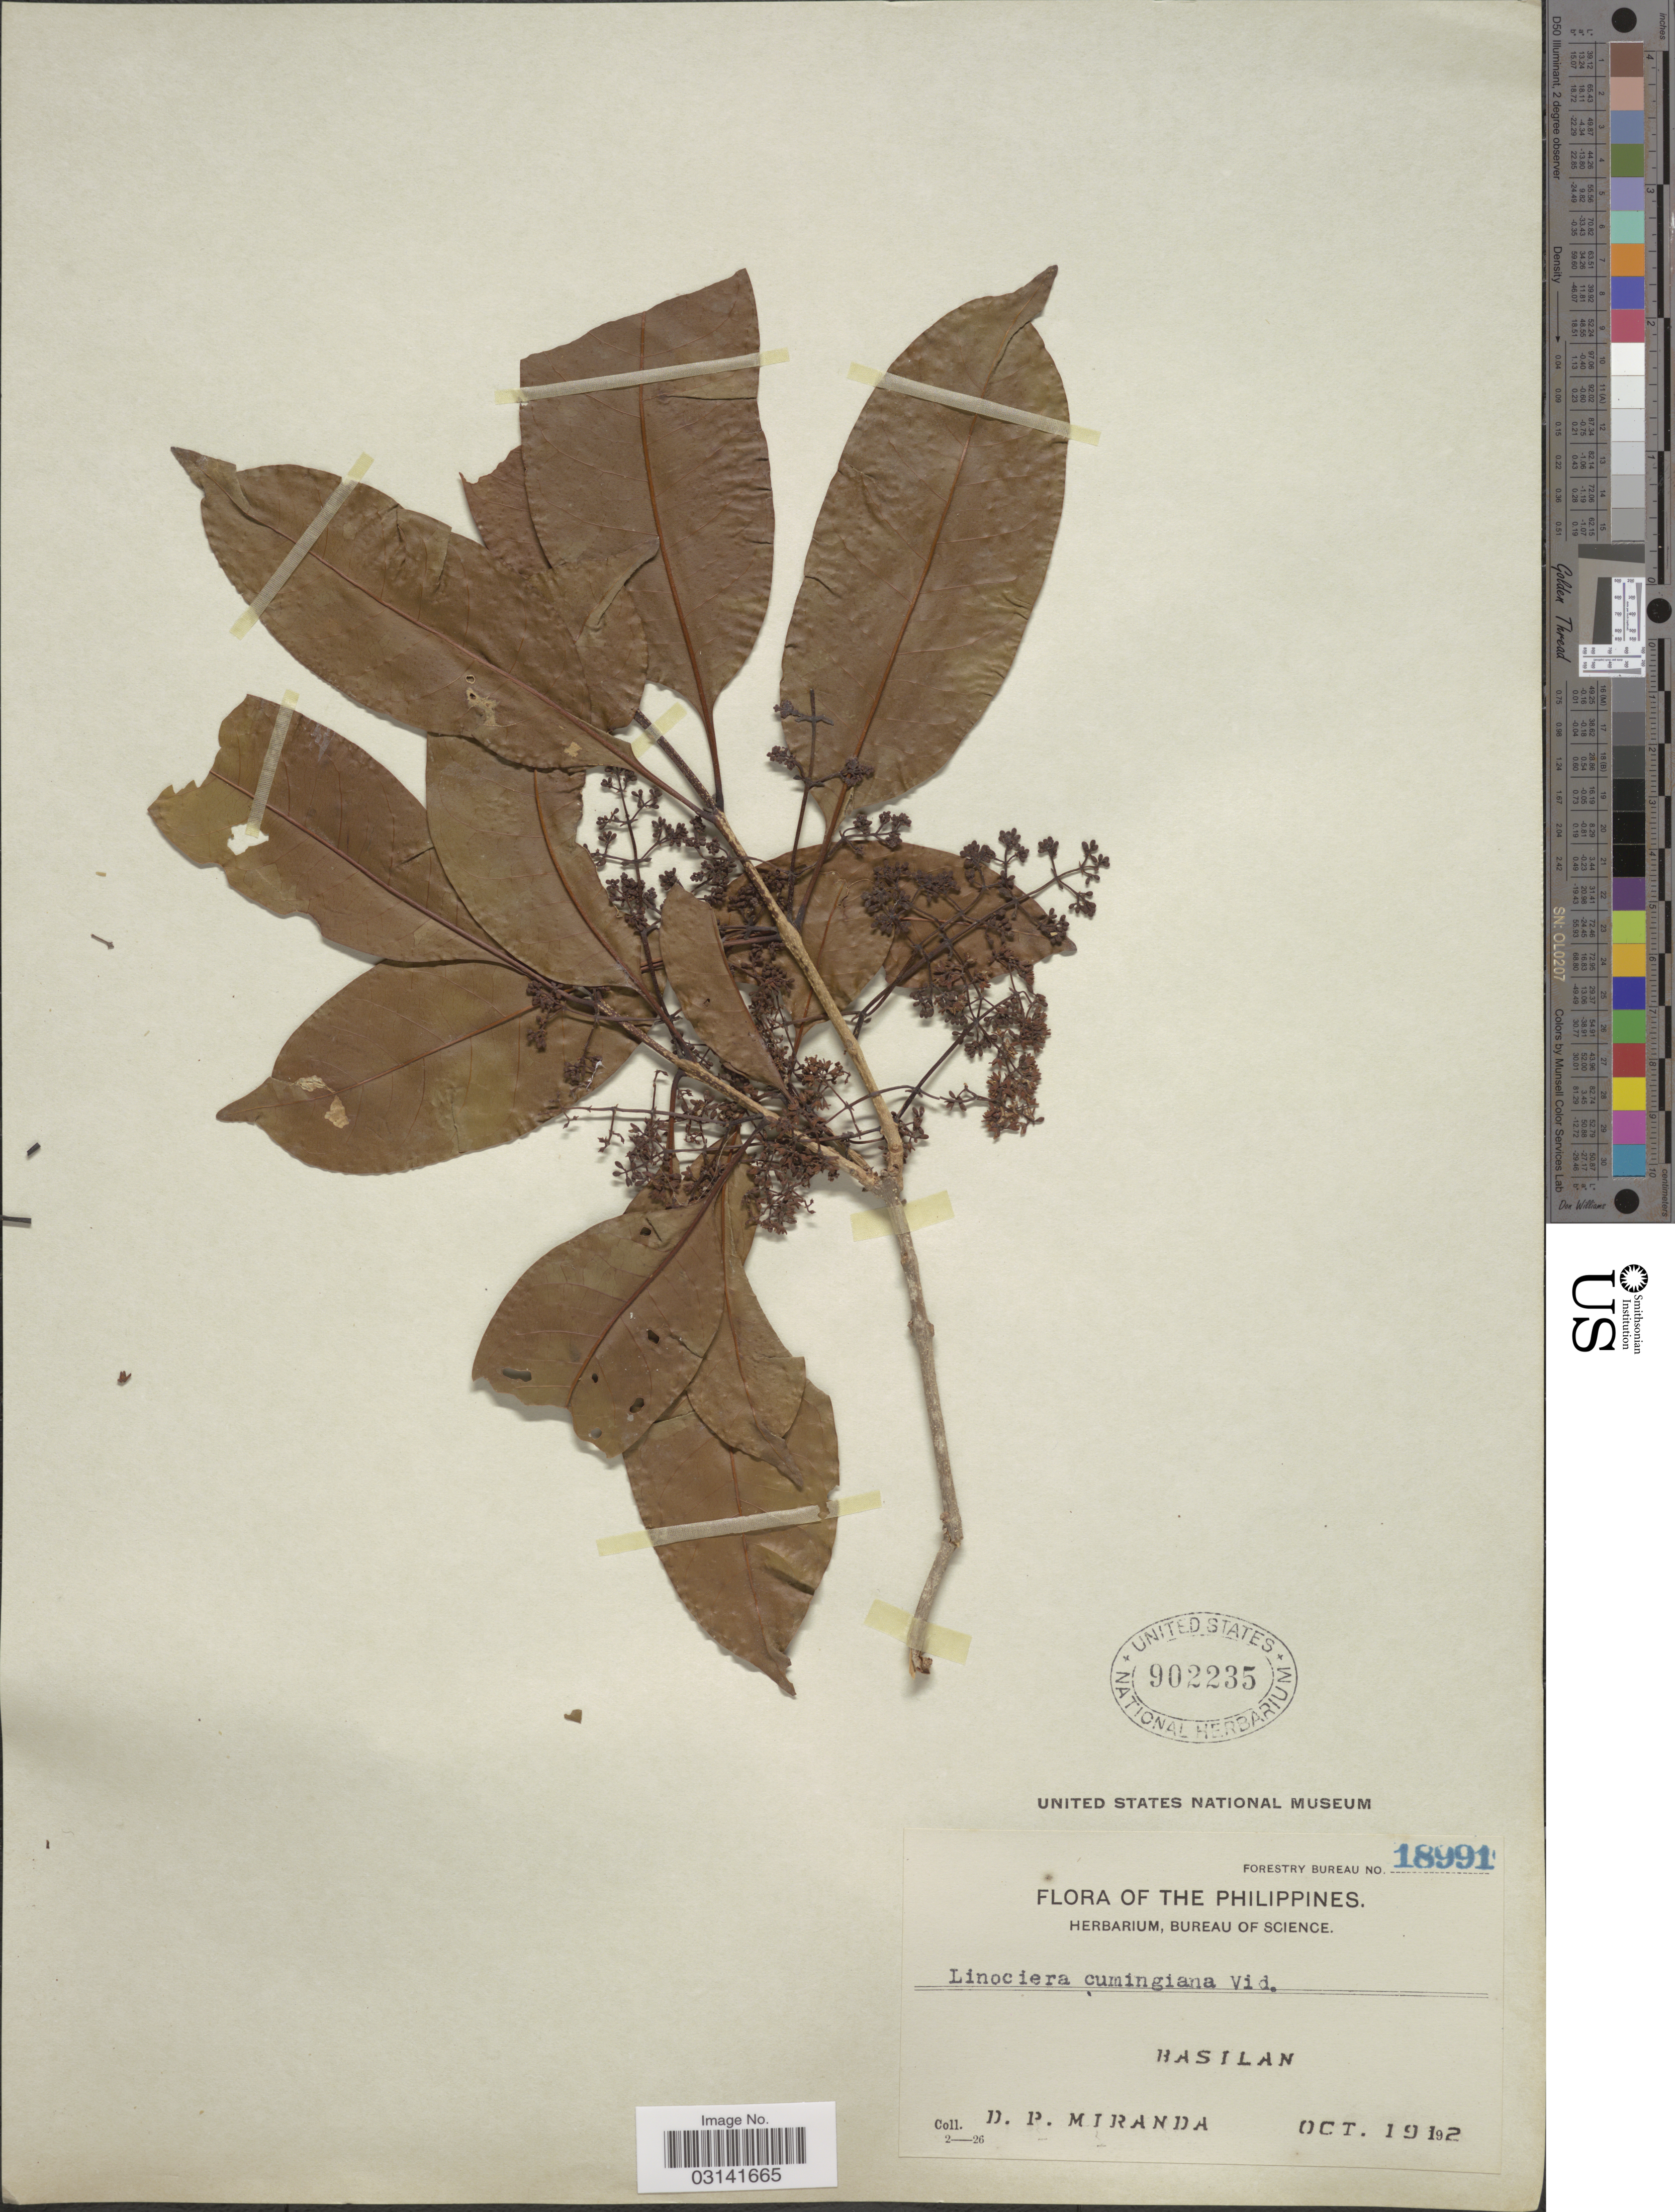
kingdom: Plantae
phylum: Tracheophyta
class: Magnoliopsida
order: Lamiales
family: Oleaceae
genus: Chionanthus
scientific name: Chionanthus ramiflorus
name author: Roxb.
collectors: D. P. Miranda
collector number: Forestry Bureau 18991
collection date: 1912-10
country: Philippines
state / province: Muslim Mindanao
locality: Basilan.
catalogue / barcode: US 902235